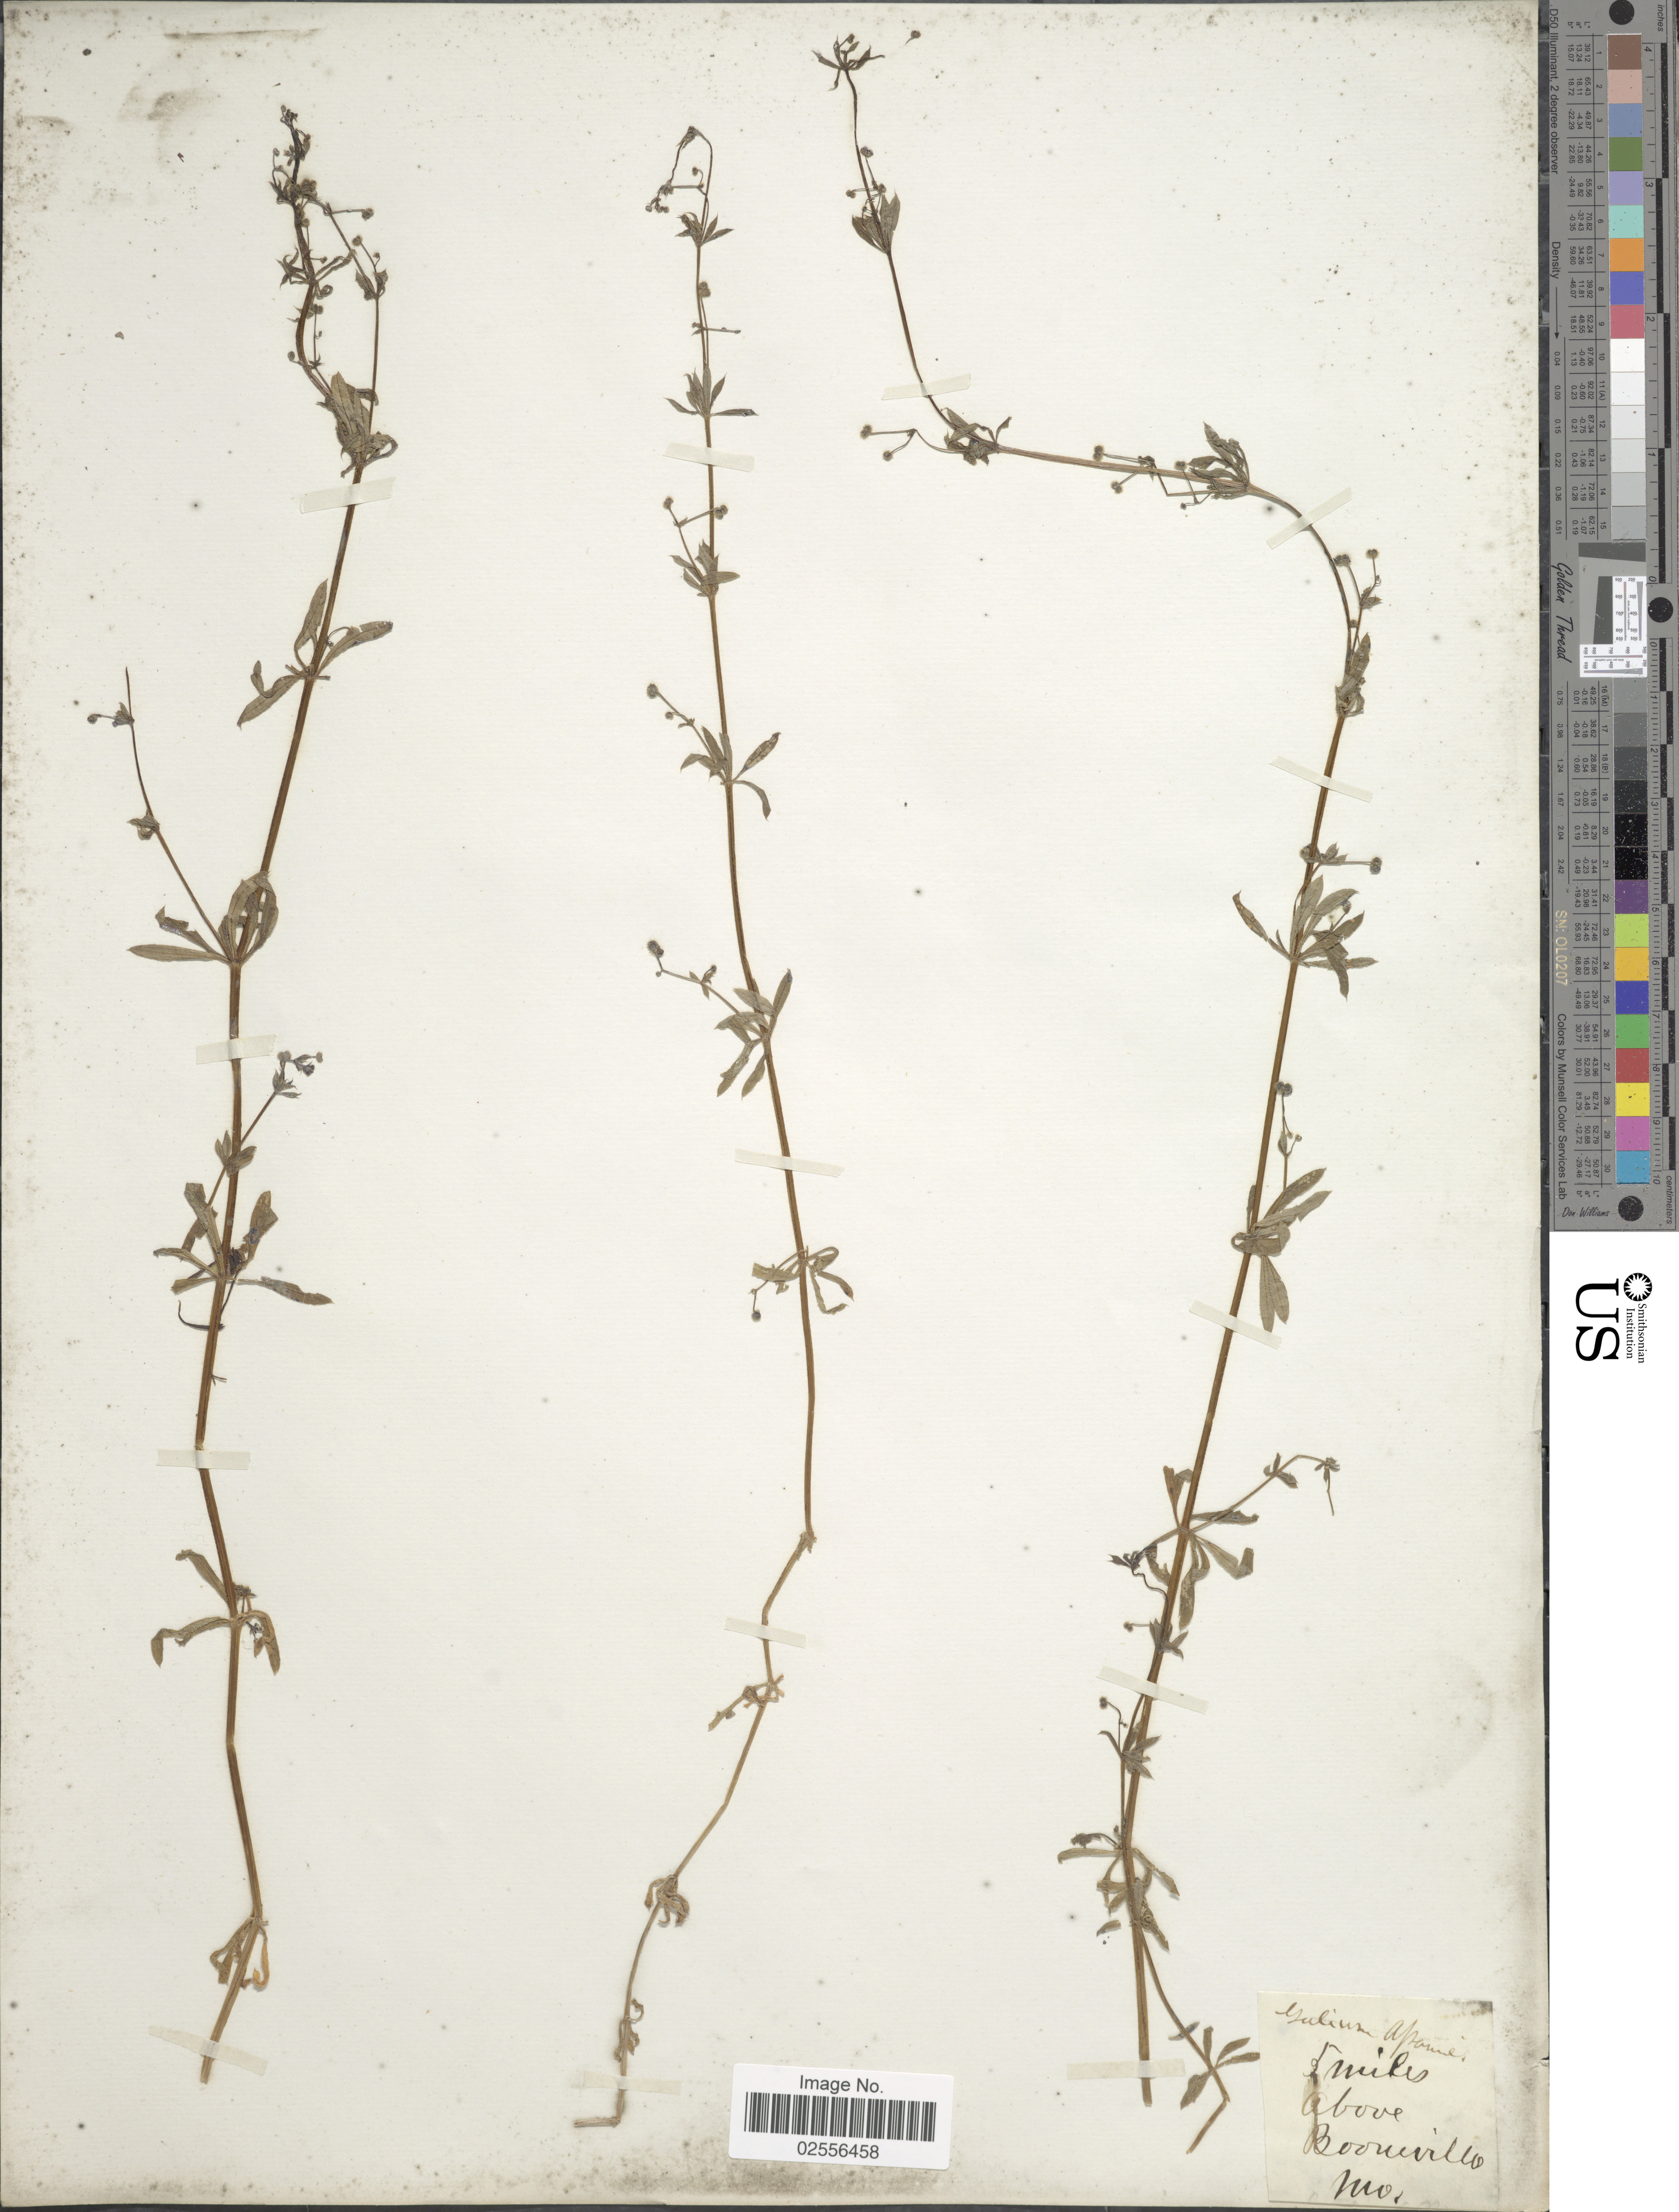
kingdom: Plantae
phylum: Tracheophyta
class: Magnoliopsida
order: Gentianales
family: Rubiaceae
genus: Galium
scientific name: Galium aparine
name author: L.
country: United States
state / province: Missouri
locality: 5 miles above Booneville